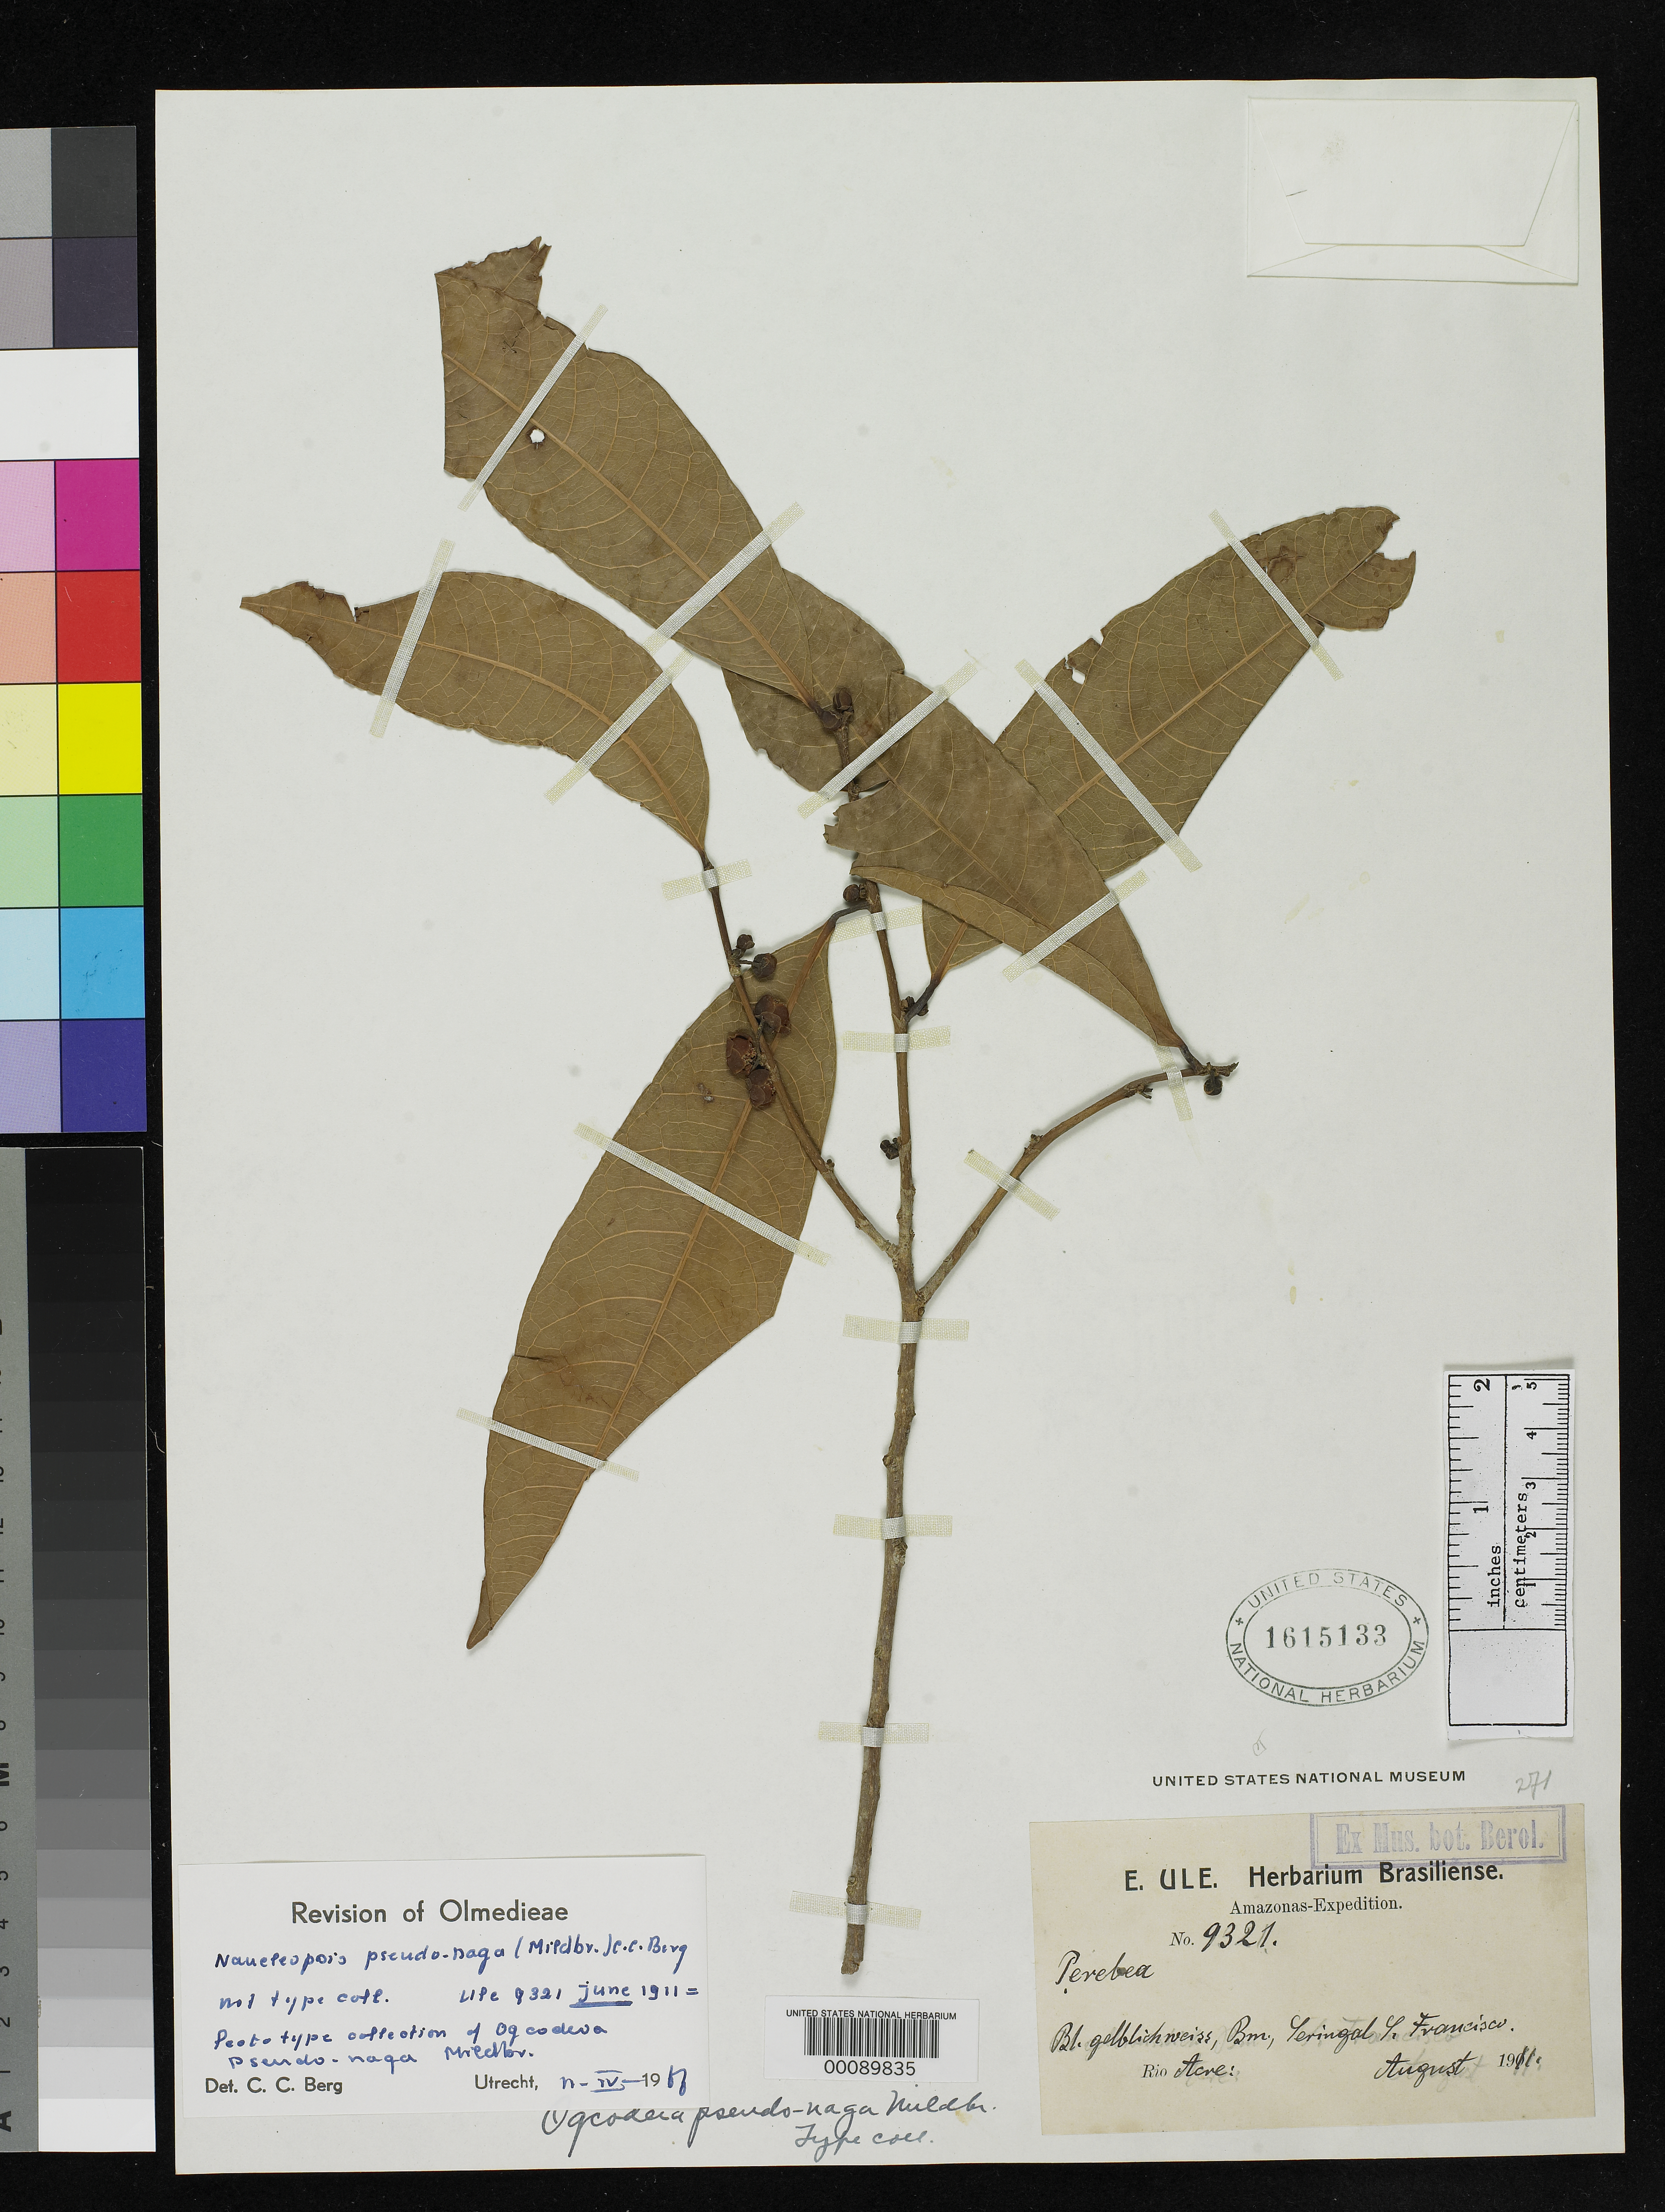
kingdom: Plantae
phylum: Tracheophyta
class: Magnoliopsida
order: Rosales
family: Moraceae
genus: Ogcodeia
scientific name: Ogcodeia pseudonaga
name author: Mildbr.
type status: Isotype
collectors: E. H. Ule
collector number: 9321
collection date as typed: Aug 1911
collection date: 1911-08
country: Brazil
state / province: Amazonas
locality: Rio Acre.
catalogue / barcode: US 1615133